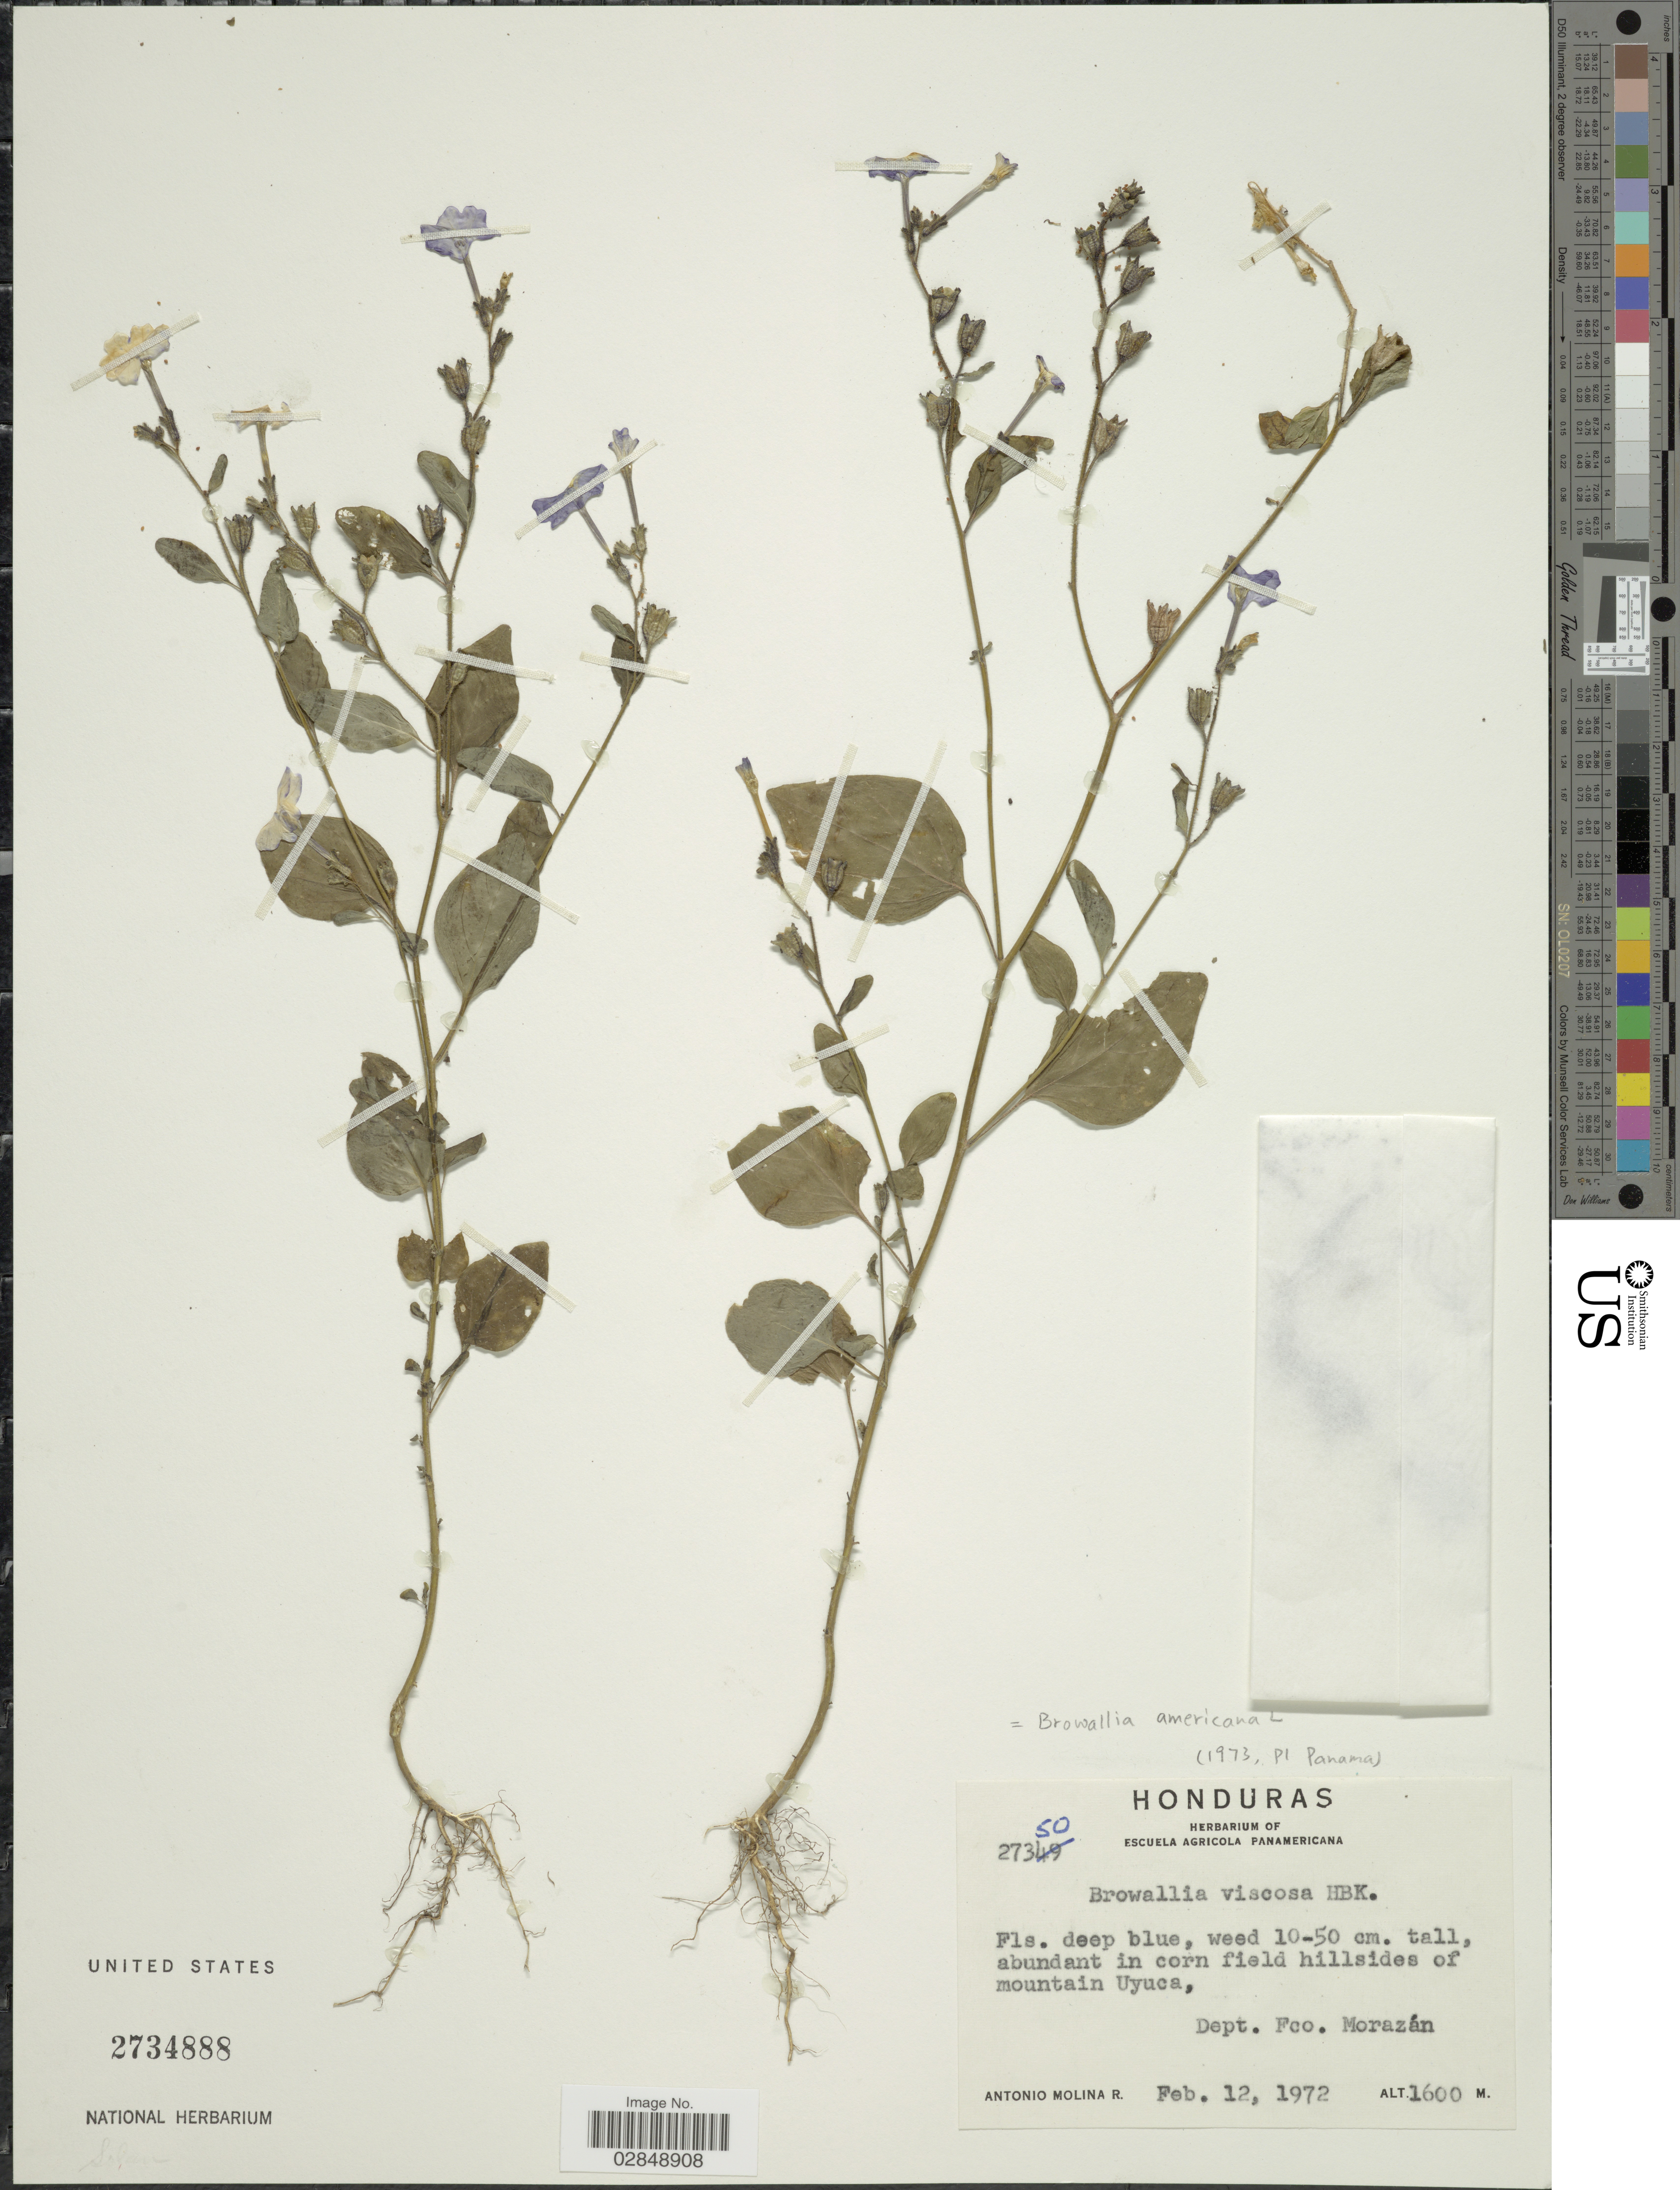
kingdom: Plantae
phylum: Tracheophyta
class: Magnoliopsida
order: Solanales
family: Solanaceae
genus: Browallia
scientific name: Browallia americana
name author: L.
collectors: A. Molina R.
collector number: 27350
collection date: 1972-02-12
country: Honduras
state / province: Fco. Morazán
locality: Abundant in corn field hillsides of mountain Uyuca, Dept. Fco. Morazán.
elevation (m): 1600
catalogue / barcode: US 2734888